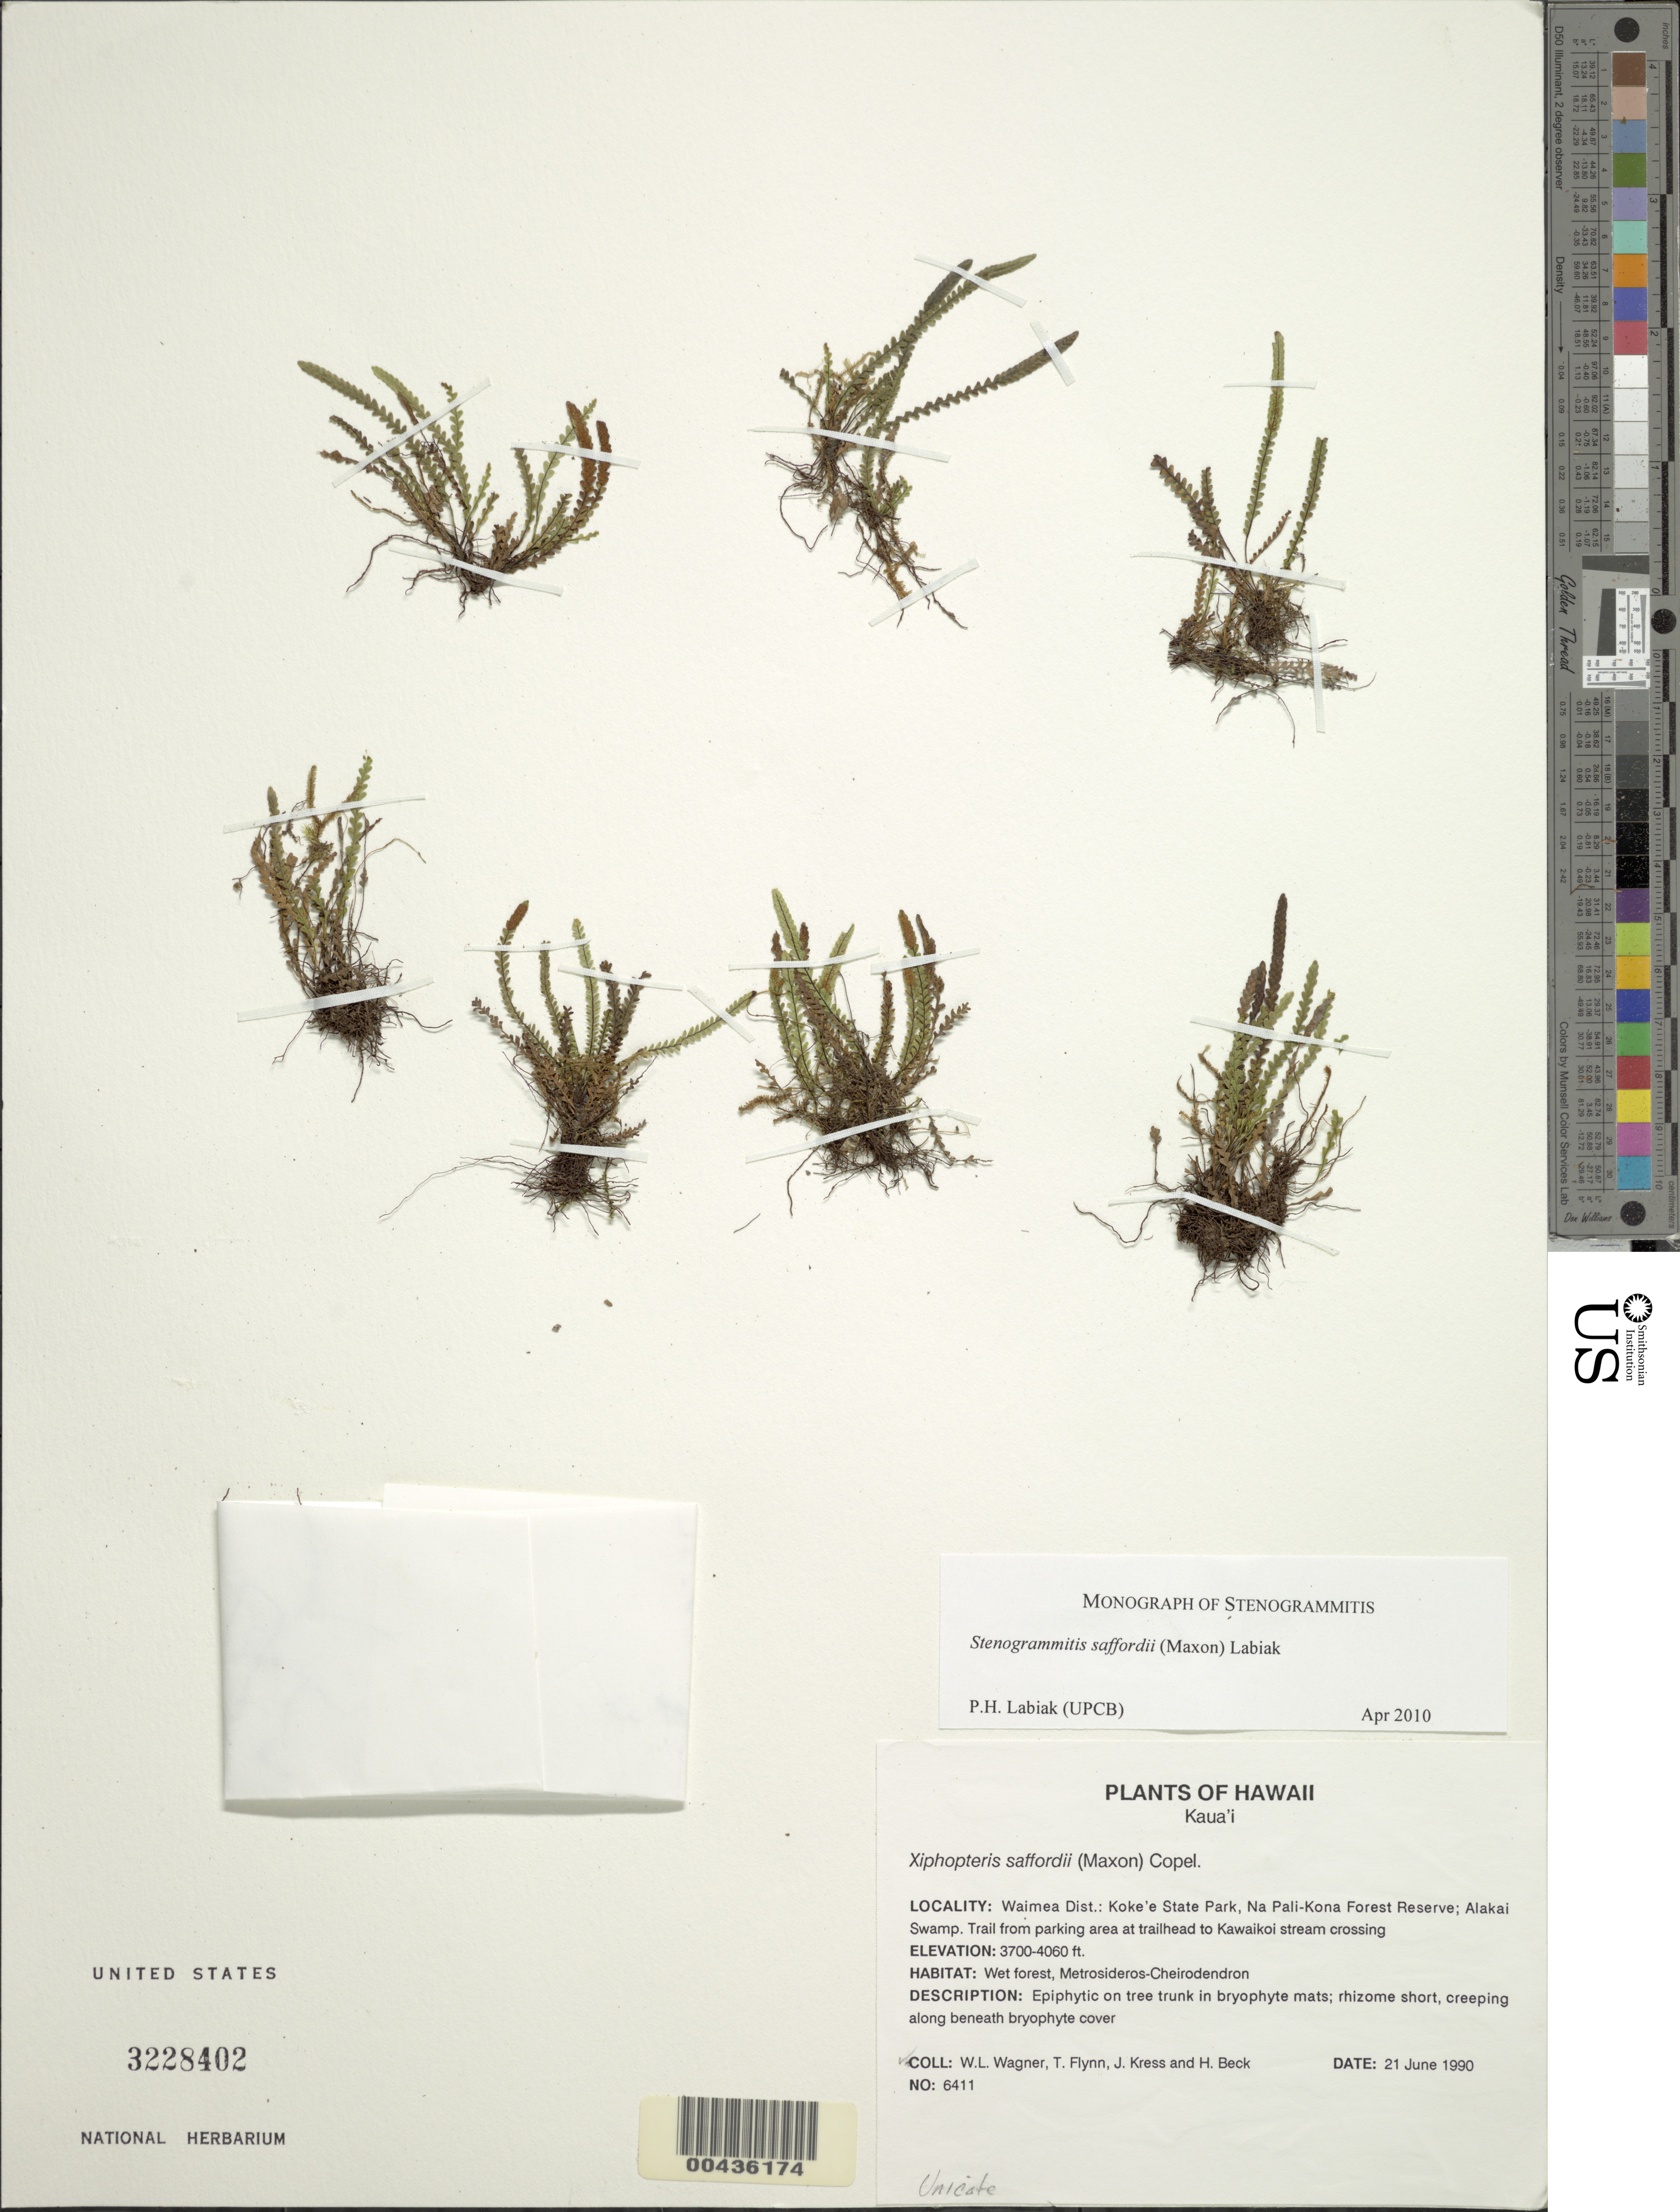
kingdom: Plantae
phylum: Tracheophyta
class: Polypodiopsida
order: Polypodiales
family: Polypodiaceae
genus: Stenogrammitis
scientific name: Stenogrammitis saffordii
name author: (Maxon) Labiak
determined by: Labiak, P. H.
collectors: W. L. Wagner, T. W. Flynn, W. J. Kress & H. Beck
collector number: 6411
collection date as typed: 21 Jun 1990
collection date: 1990-06-21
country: United States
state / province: Hawaii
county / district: Kauai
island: Kaua'i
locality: Waimea Dist.: Koke'e State Park, Na Pali-Kona Forest Reserve; Alakai Swamp; Trail from parking area at trailhead to kawaikoi...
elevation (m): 1128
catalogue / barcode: US 3228402